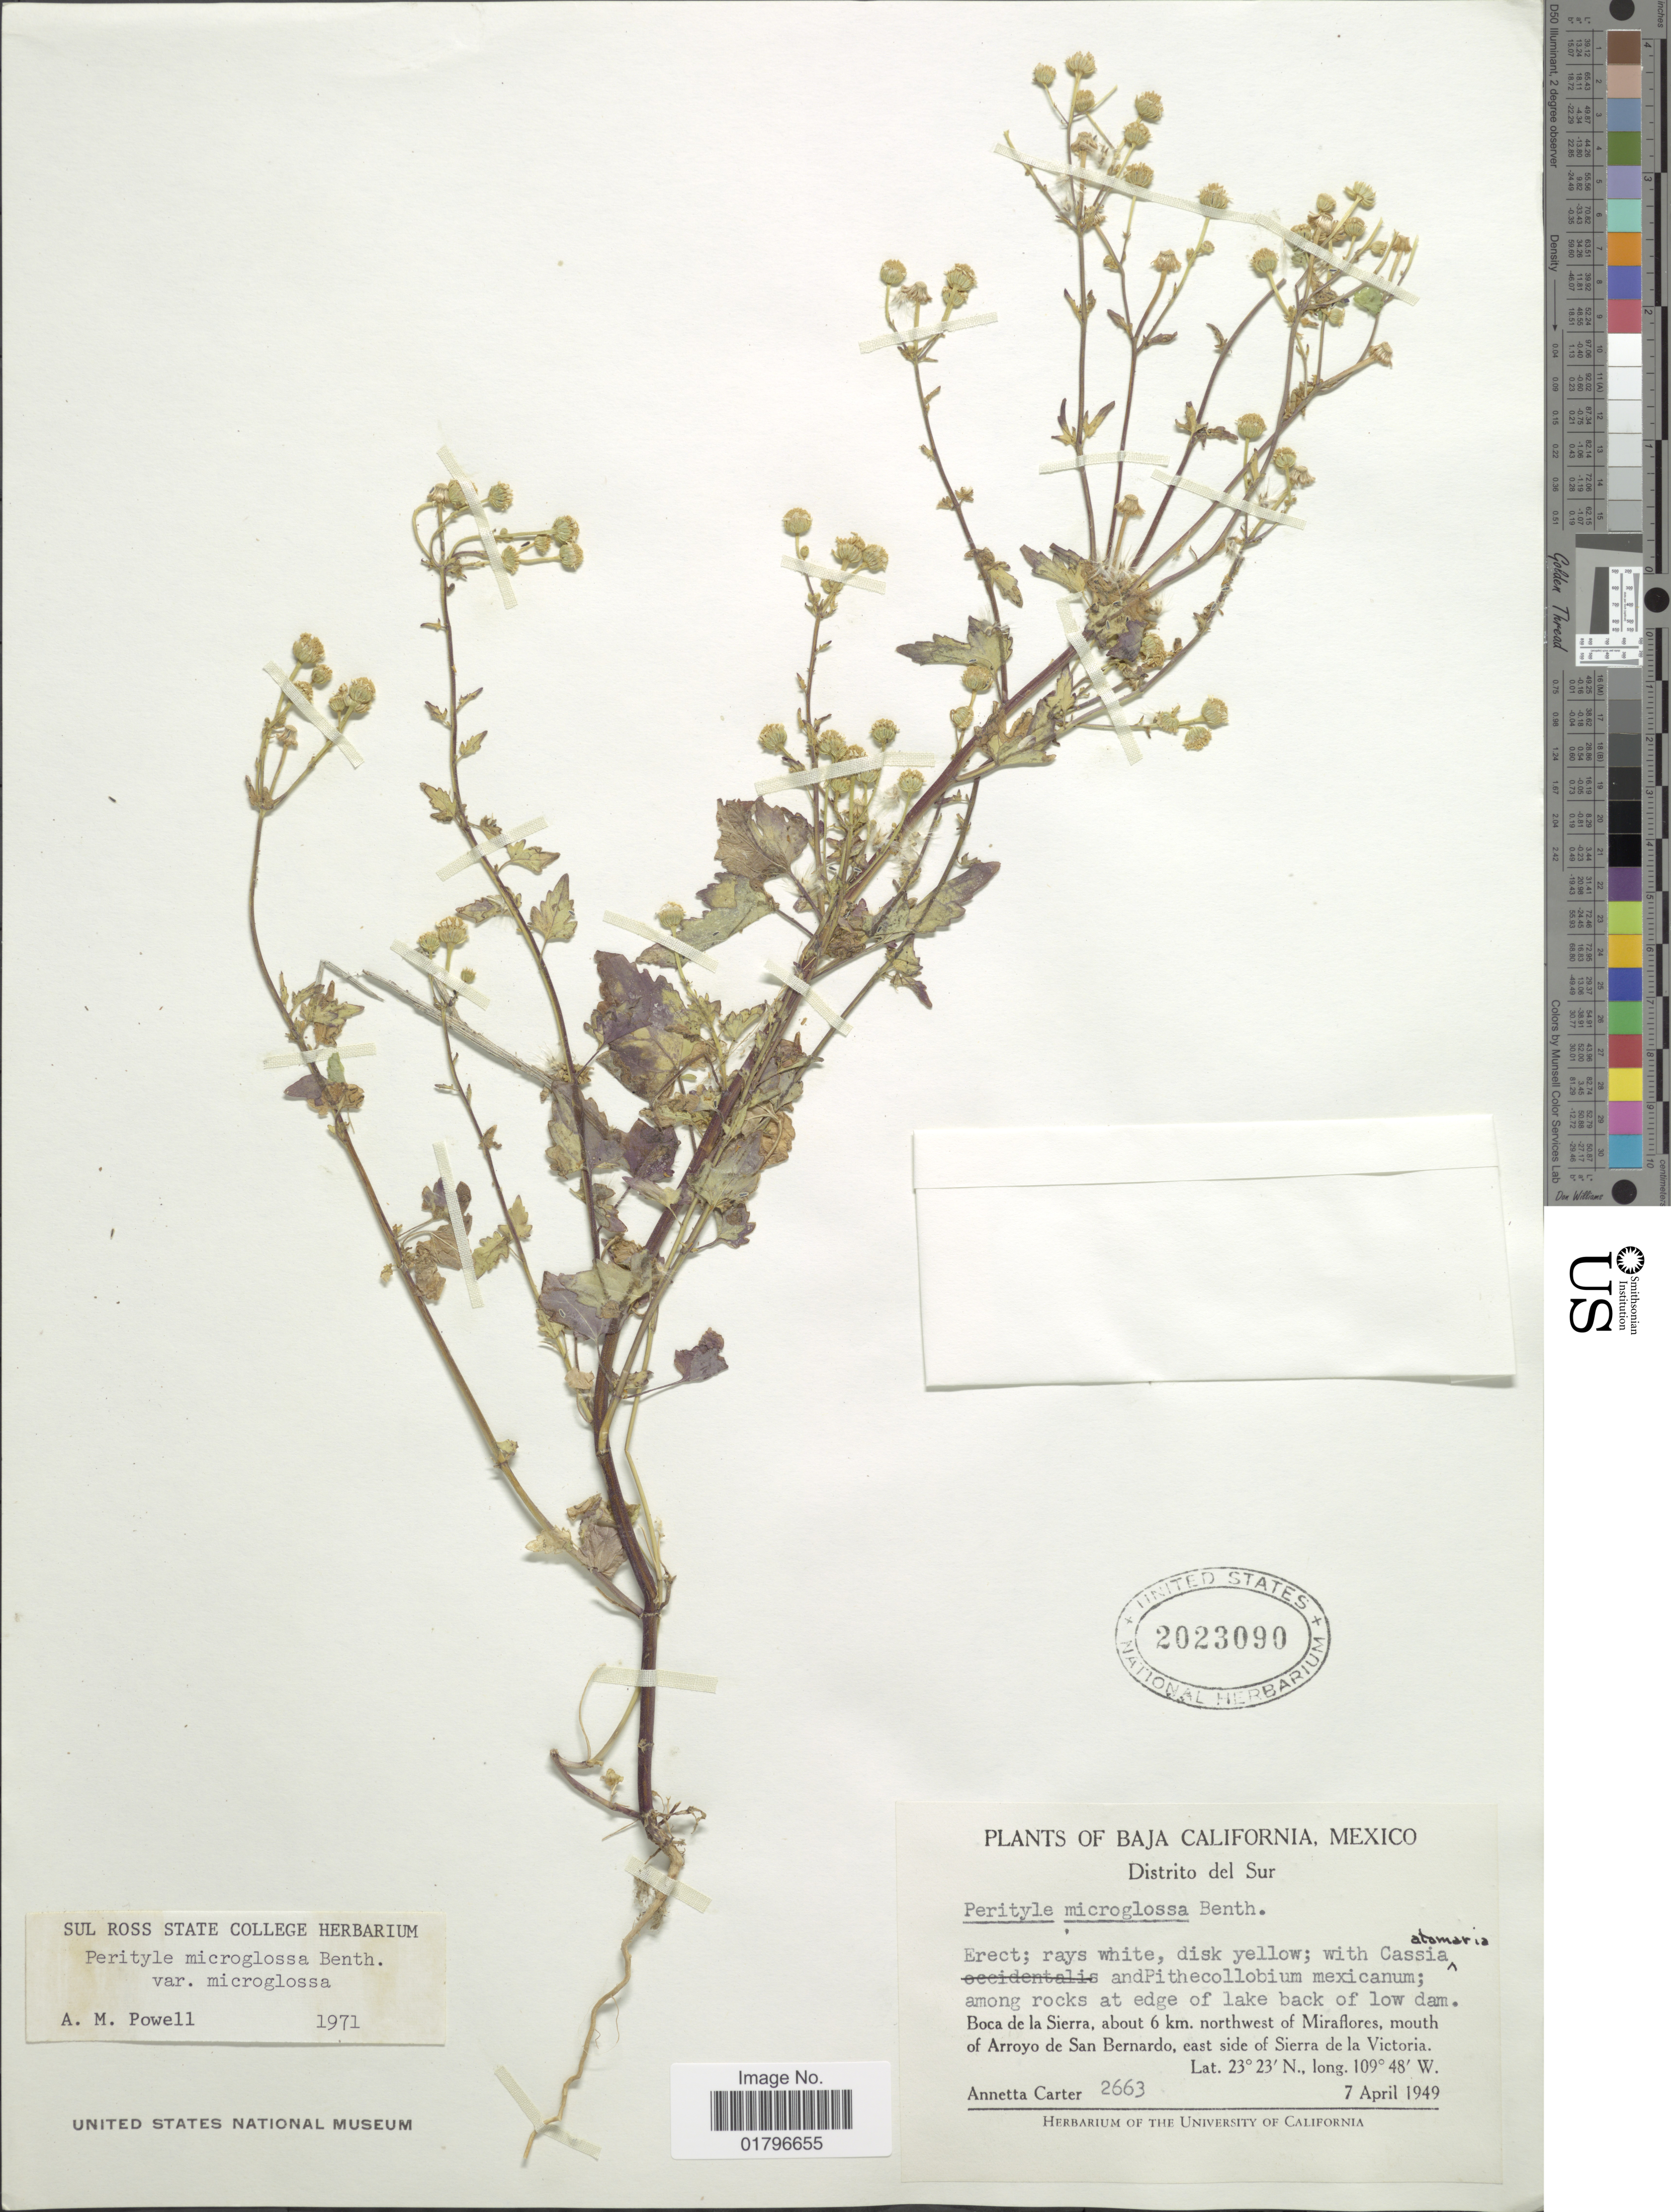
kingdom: Plantae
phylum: Tracheophyta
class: Magnoliopsida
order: Asterales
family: Asteraceae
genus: Perityle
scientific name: Perityle microglossa var. microglossa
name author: Benth.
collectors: A. Carter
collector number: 2663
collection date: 1949-04-07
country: Mexico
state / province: Baja California Sur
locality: Distrito del Sur. Among rocks at edge of lake back of low dam. Boca de la Sierra, about 6 km. northwest of Miraflores, mouth of Arroyo de San Bernardo, east side of Sierra de la Victoria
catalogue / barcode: US 2023090